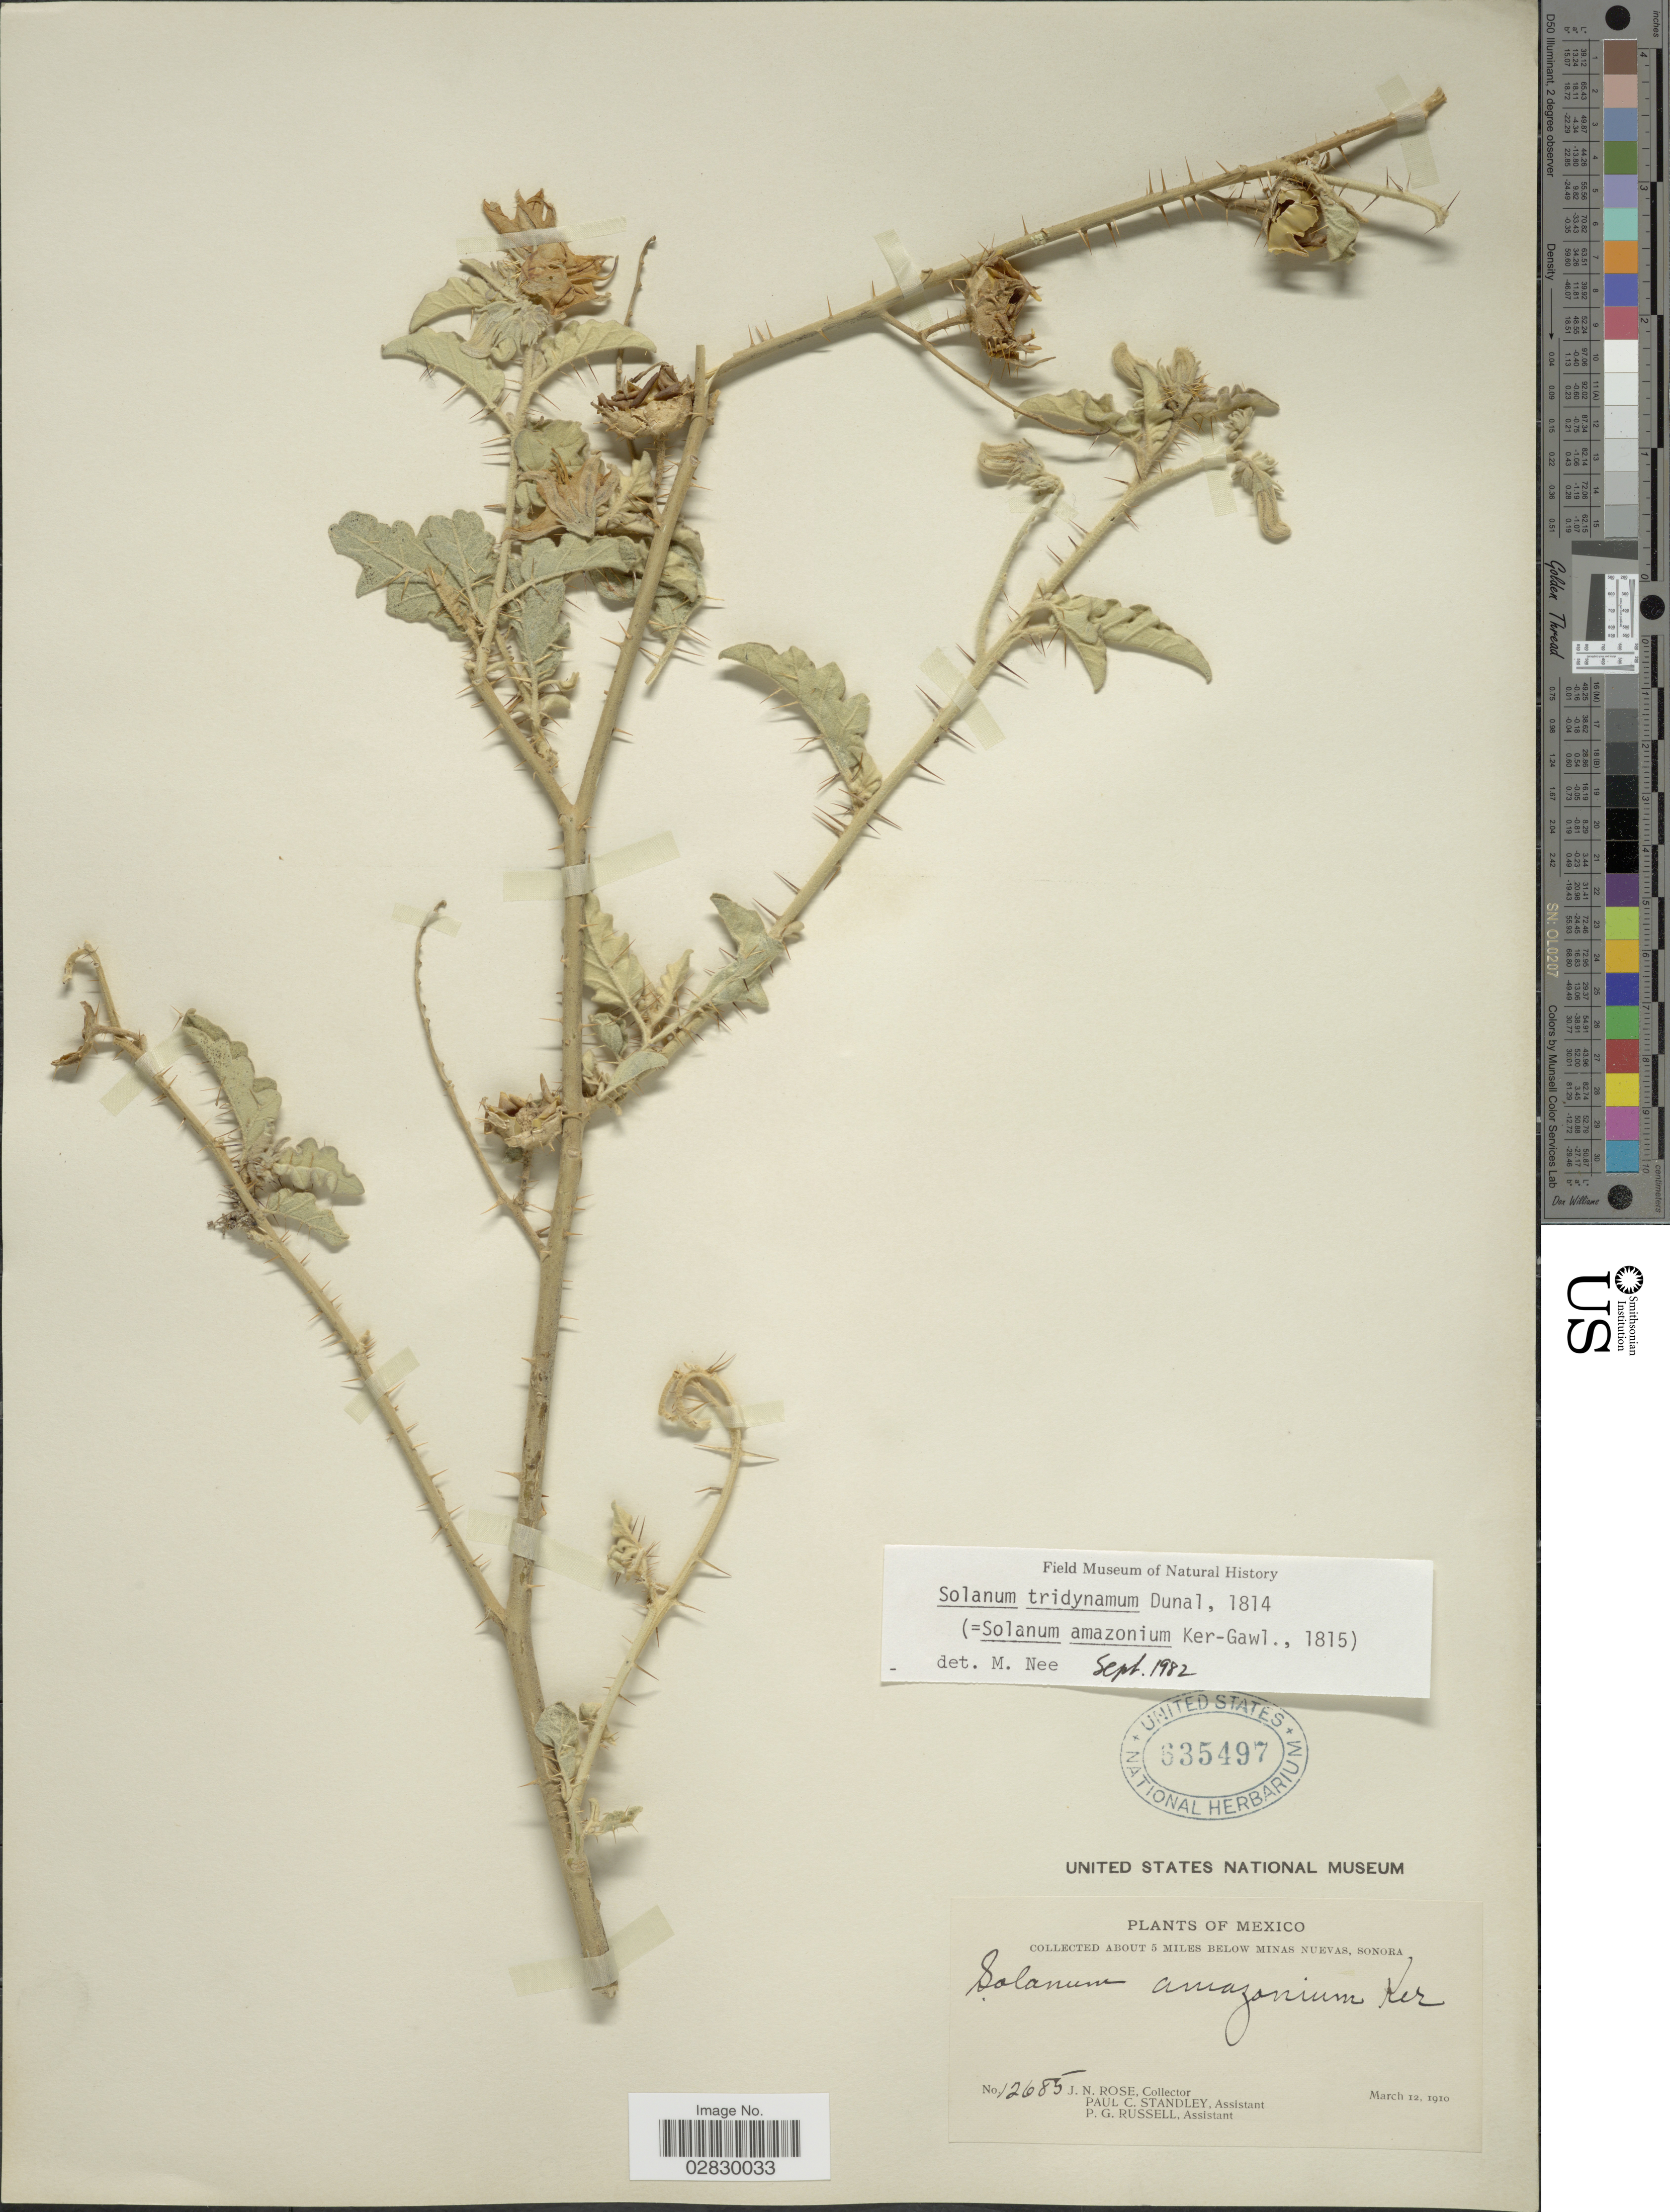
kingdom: Plantae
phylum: Tracheophyta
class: Magnoliopsida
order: Solanales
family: Solanaceae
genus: Solanum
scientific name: Solanum houstonii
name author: Dunal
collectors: J. N. Rose, P. C. Standley & P. G. Russell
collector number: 12685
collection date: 1910-03-12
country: Mexico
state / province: Sonora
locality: About 5 miles below Minas Nuevas.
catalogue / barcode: US 635497